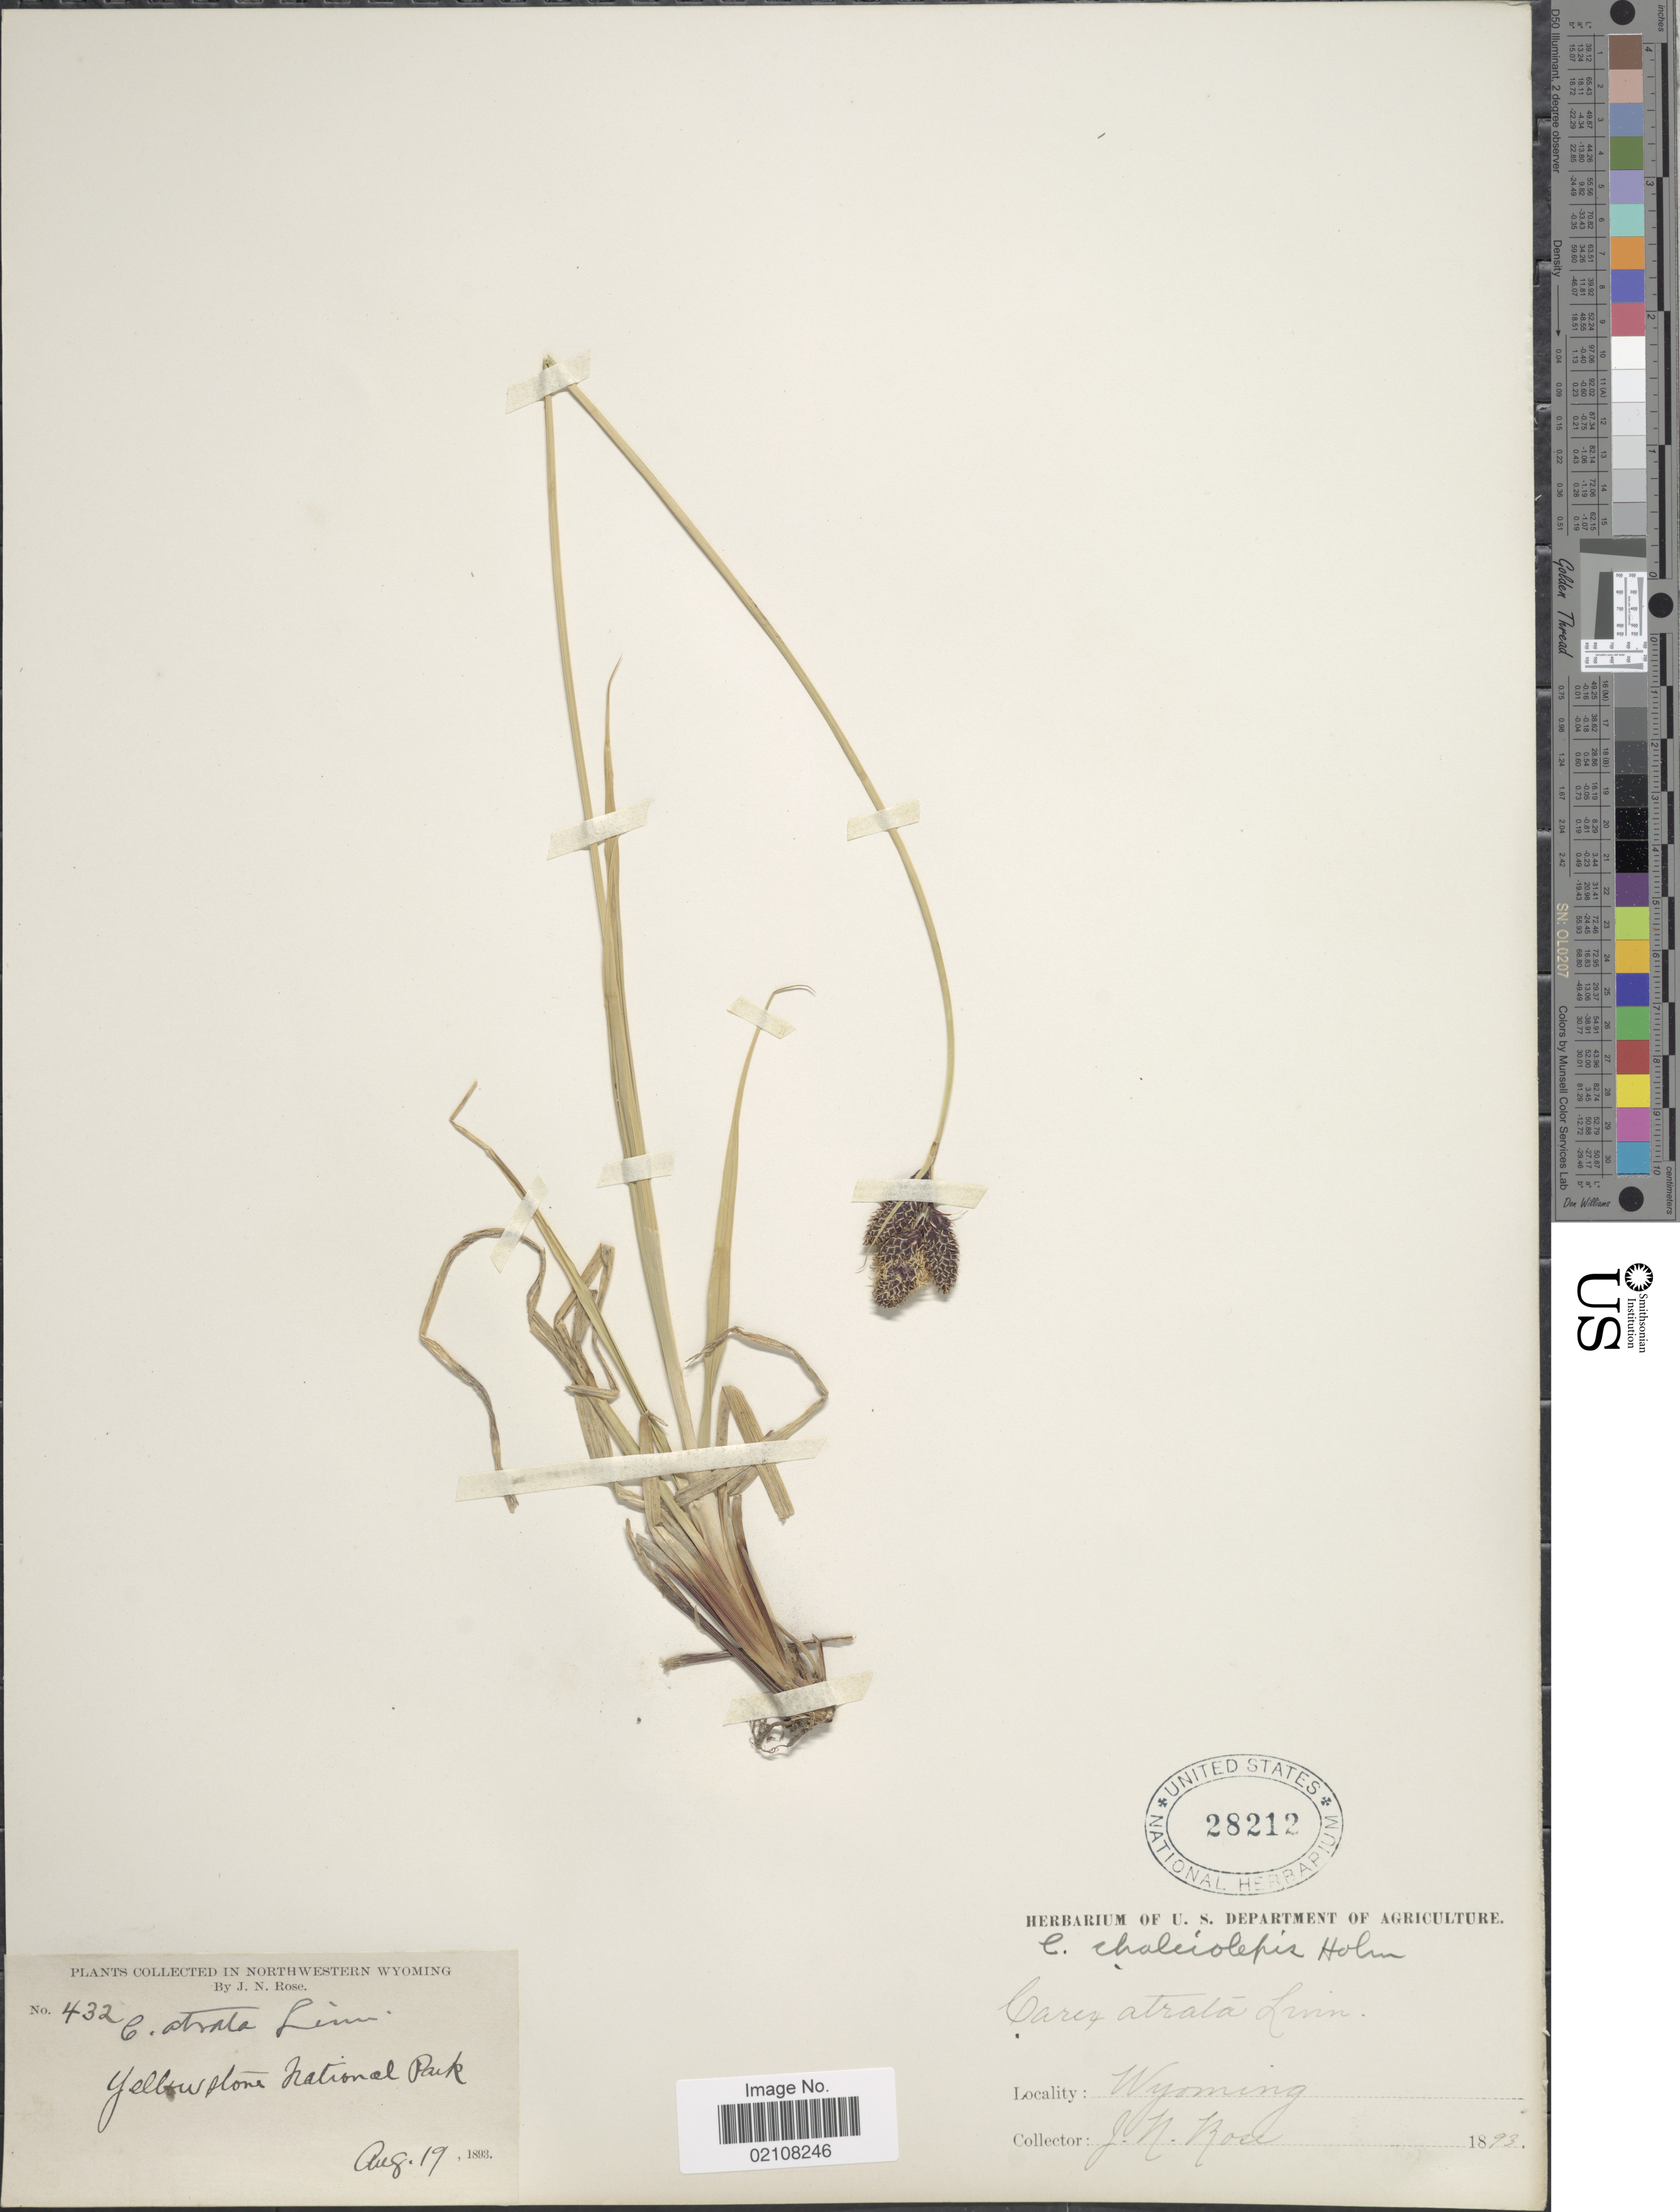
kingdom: Plantae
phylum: Tracheophyta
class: Liliopsida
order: Poales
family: Cyperaceae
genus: Carex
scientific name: Carex chalciolepis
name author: Holm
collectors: J. N. Rose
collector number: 432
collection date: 1893-08-19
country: United States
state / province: Wyoming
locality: Yellowstone National Park, in the Northwestern Wyoming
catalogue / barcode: US 28212